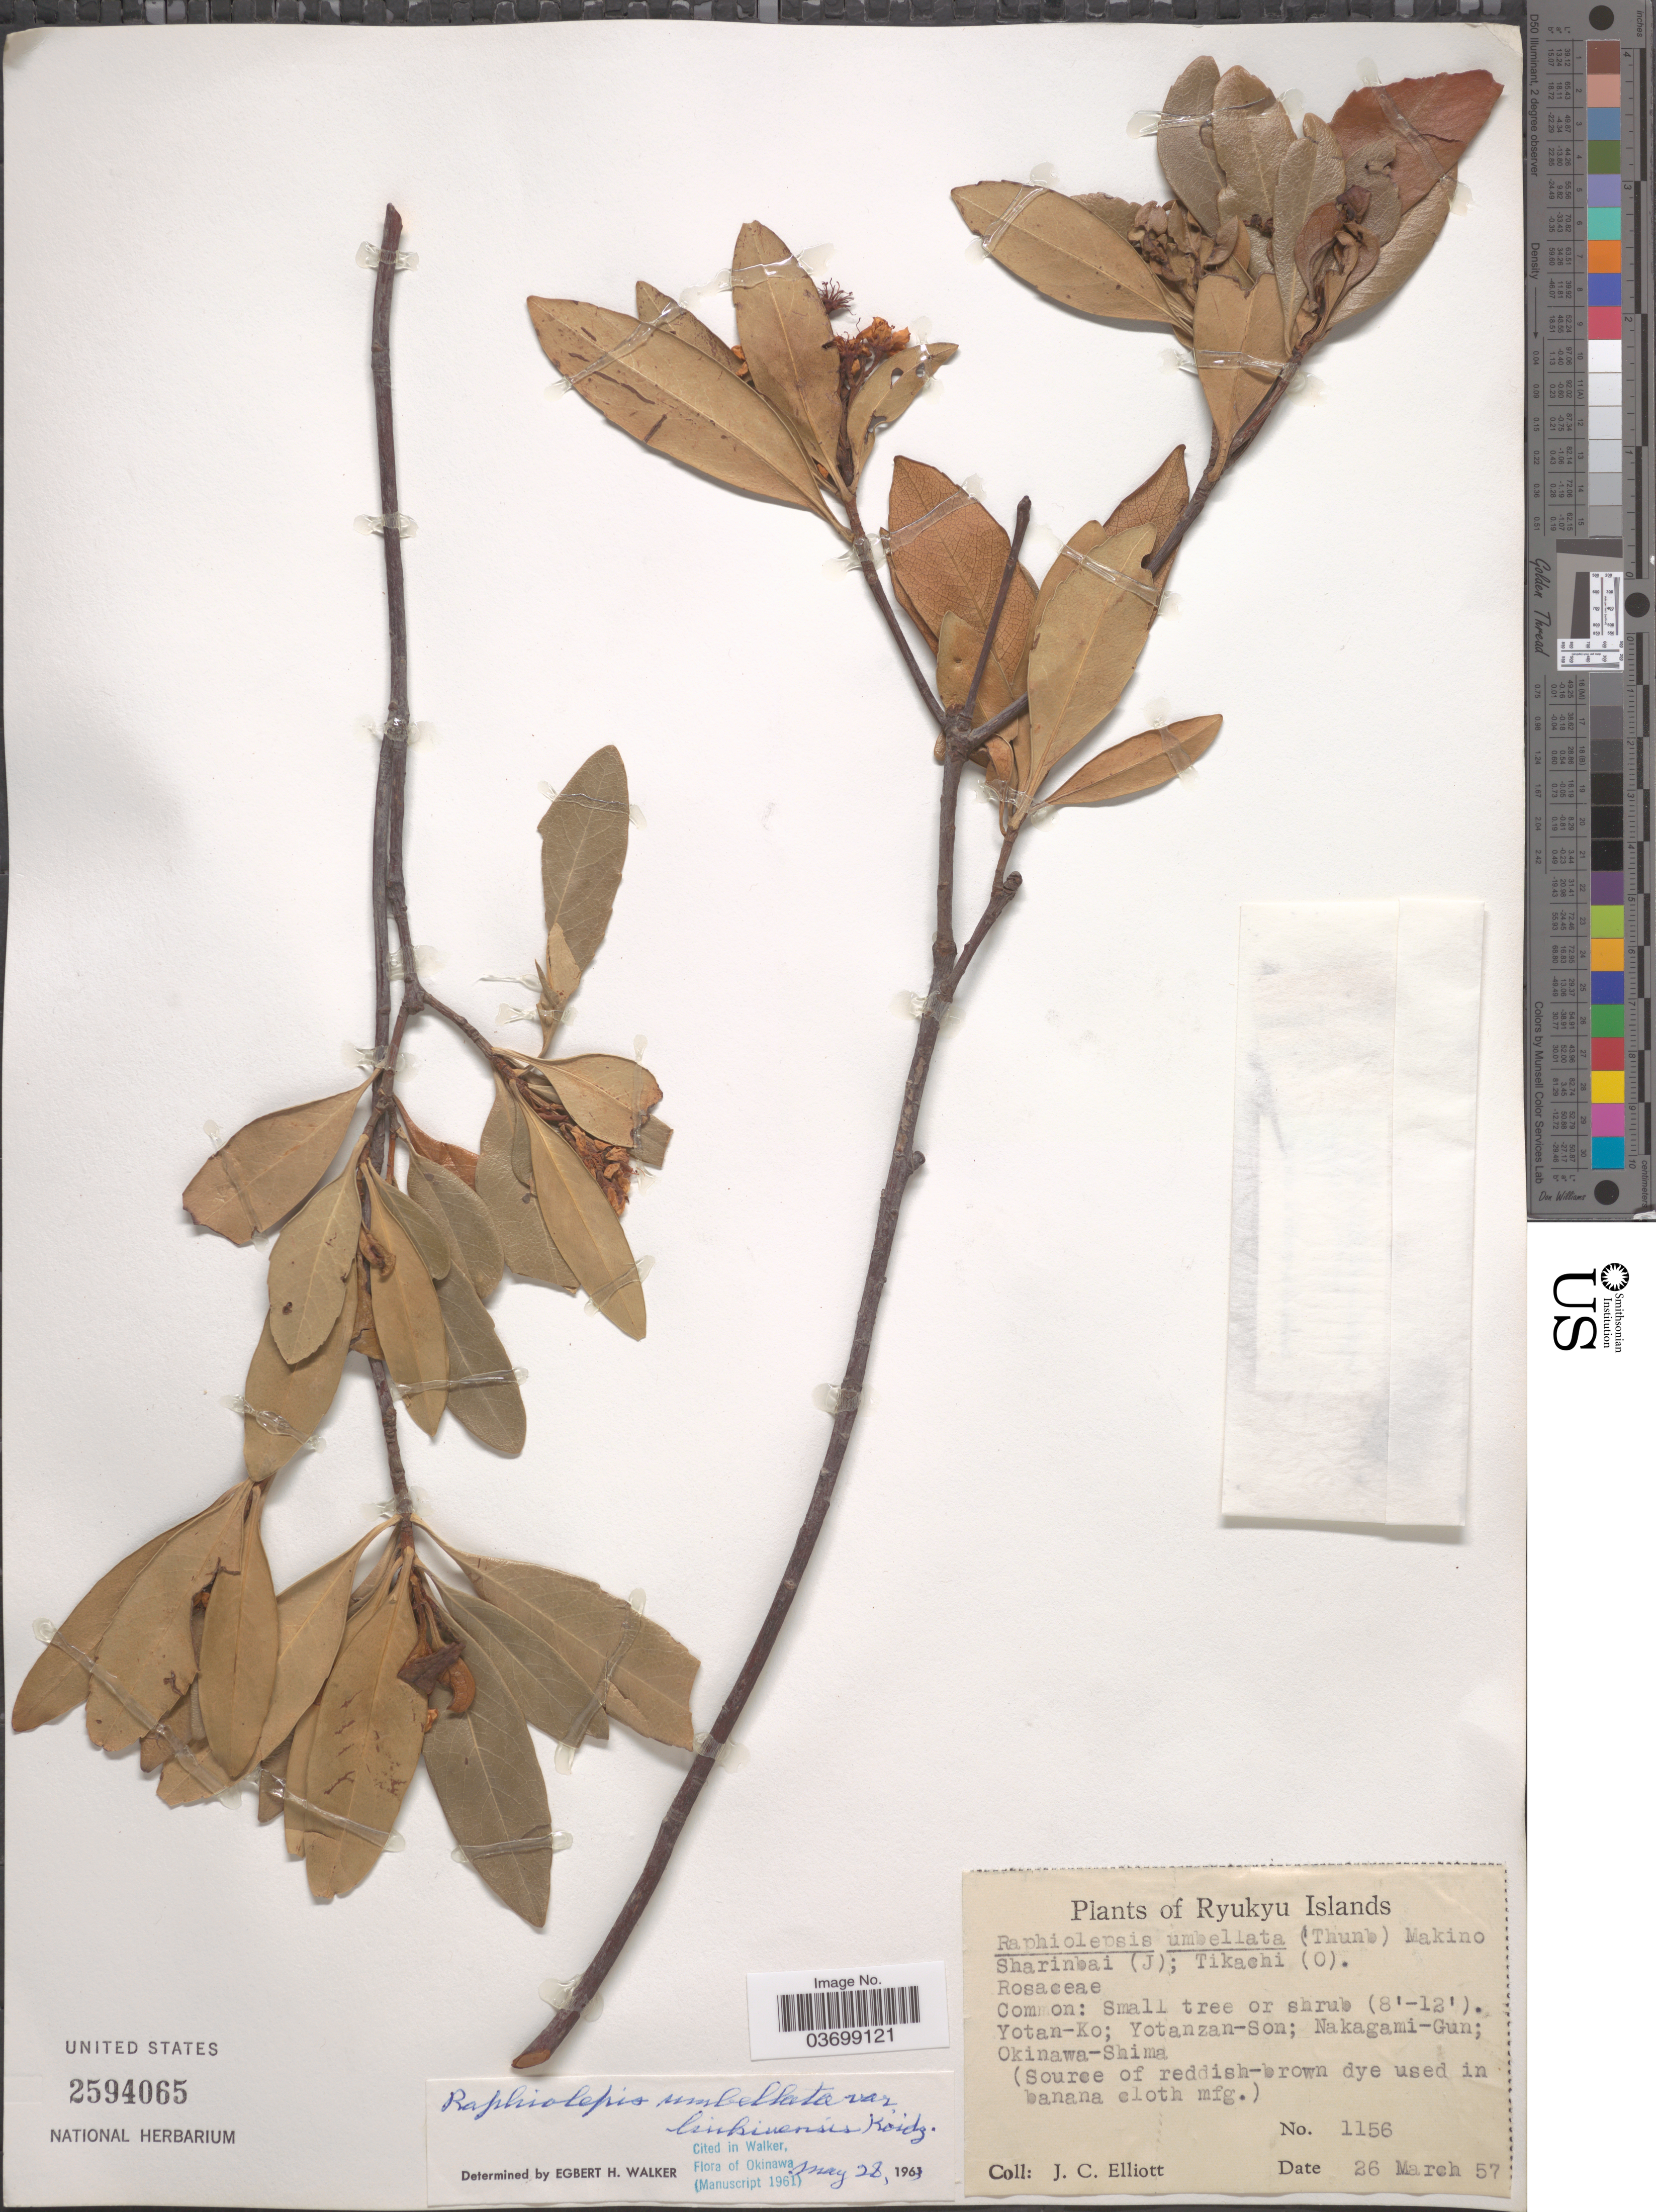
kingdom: Plantae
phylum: Tracheophyta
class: Magnoliopsida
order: Rosales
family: Rosaceae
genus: Rhaphiolepis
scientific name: Rhaphiolepis umbellata var. liukiuensis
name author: Koidz.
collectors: J. C. Elliott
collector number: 1156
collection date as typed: Transcribed d/m/y: 26/3/57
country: Japan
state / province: Okinawa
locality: Ryukyu Islands. Yotan-Ko; Yotanzan-Son; Nakagami-gun; Okinawa -Shima.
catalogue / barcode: US 2594065